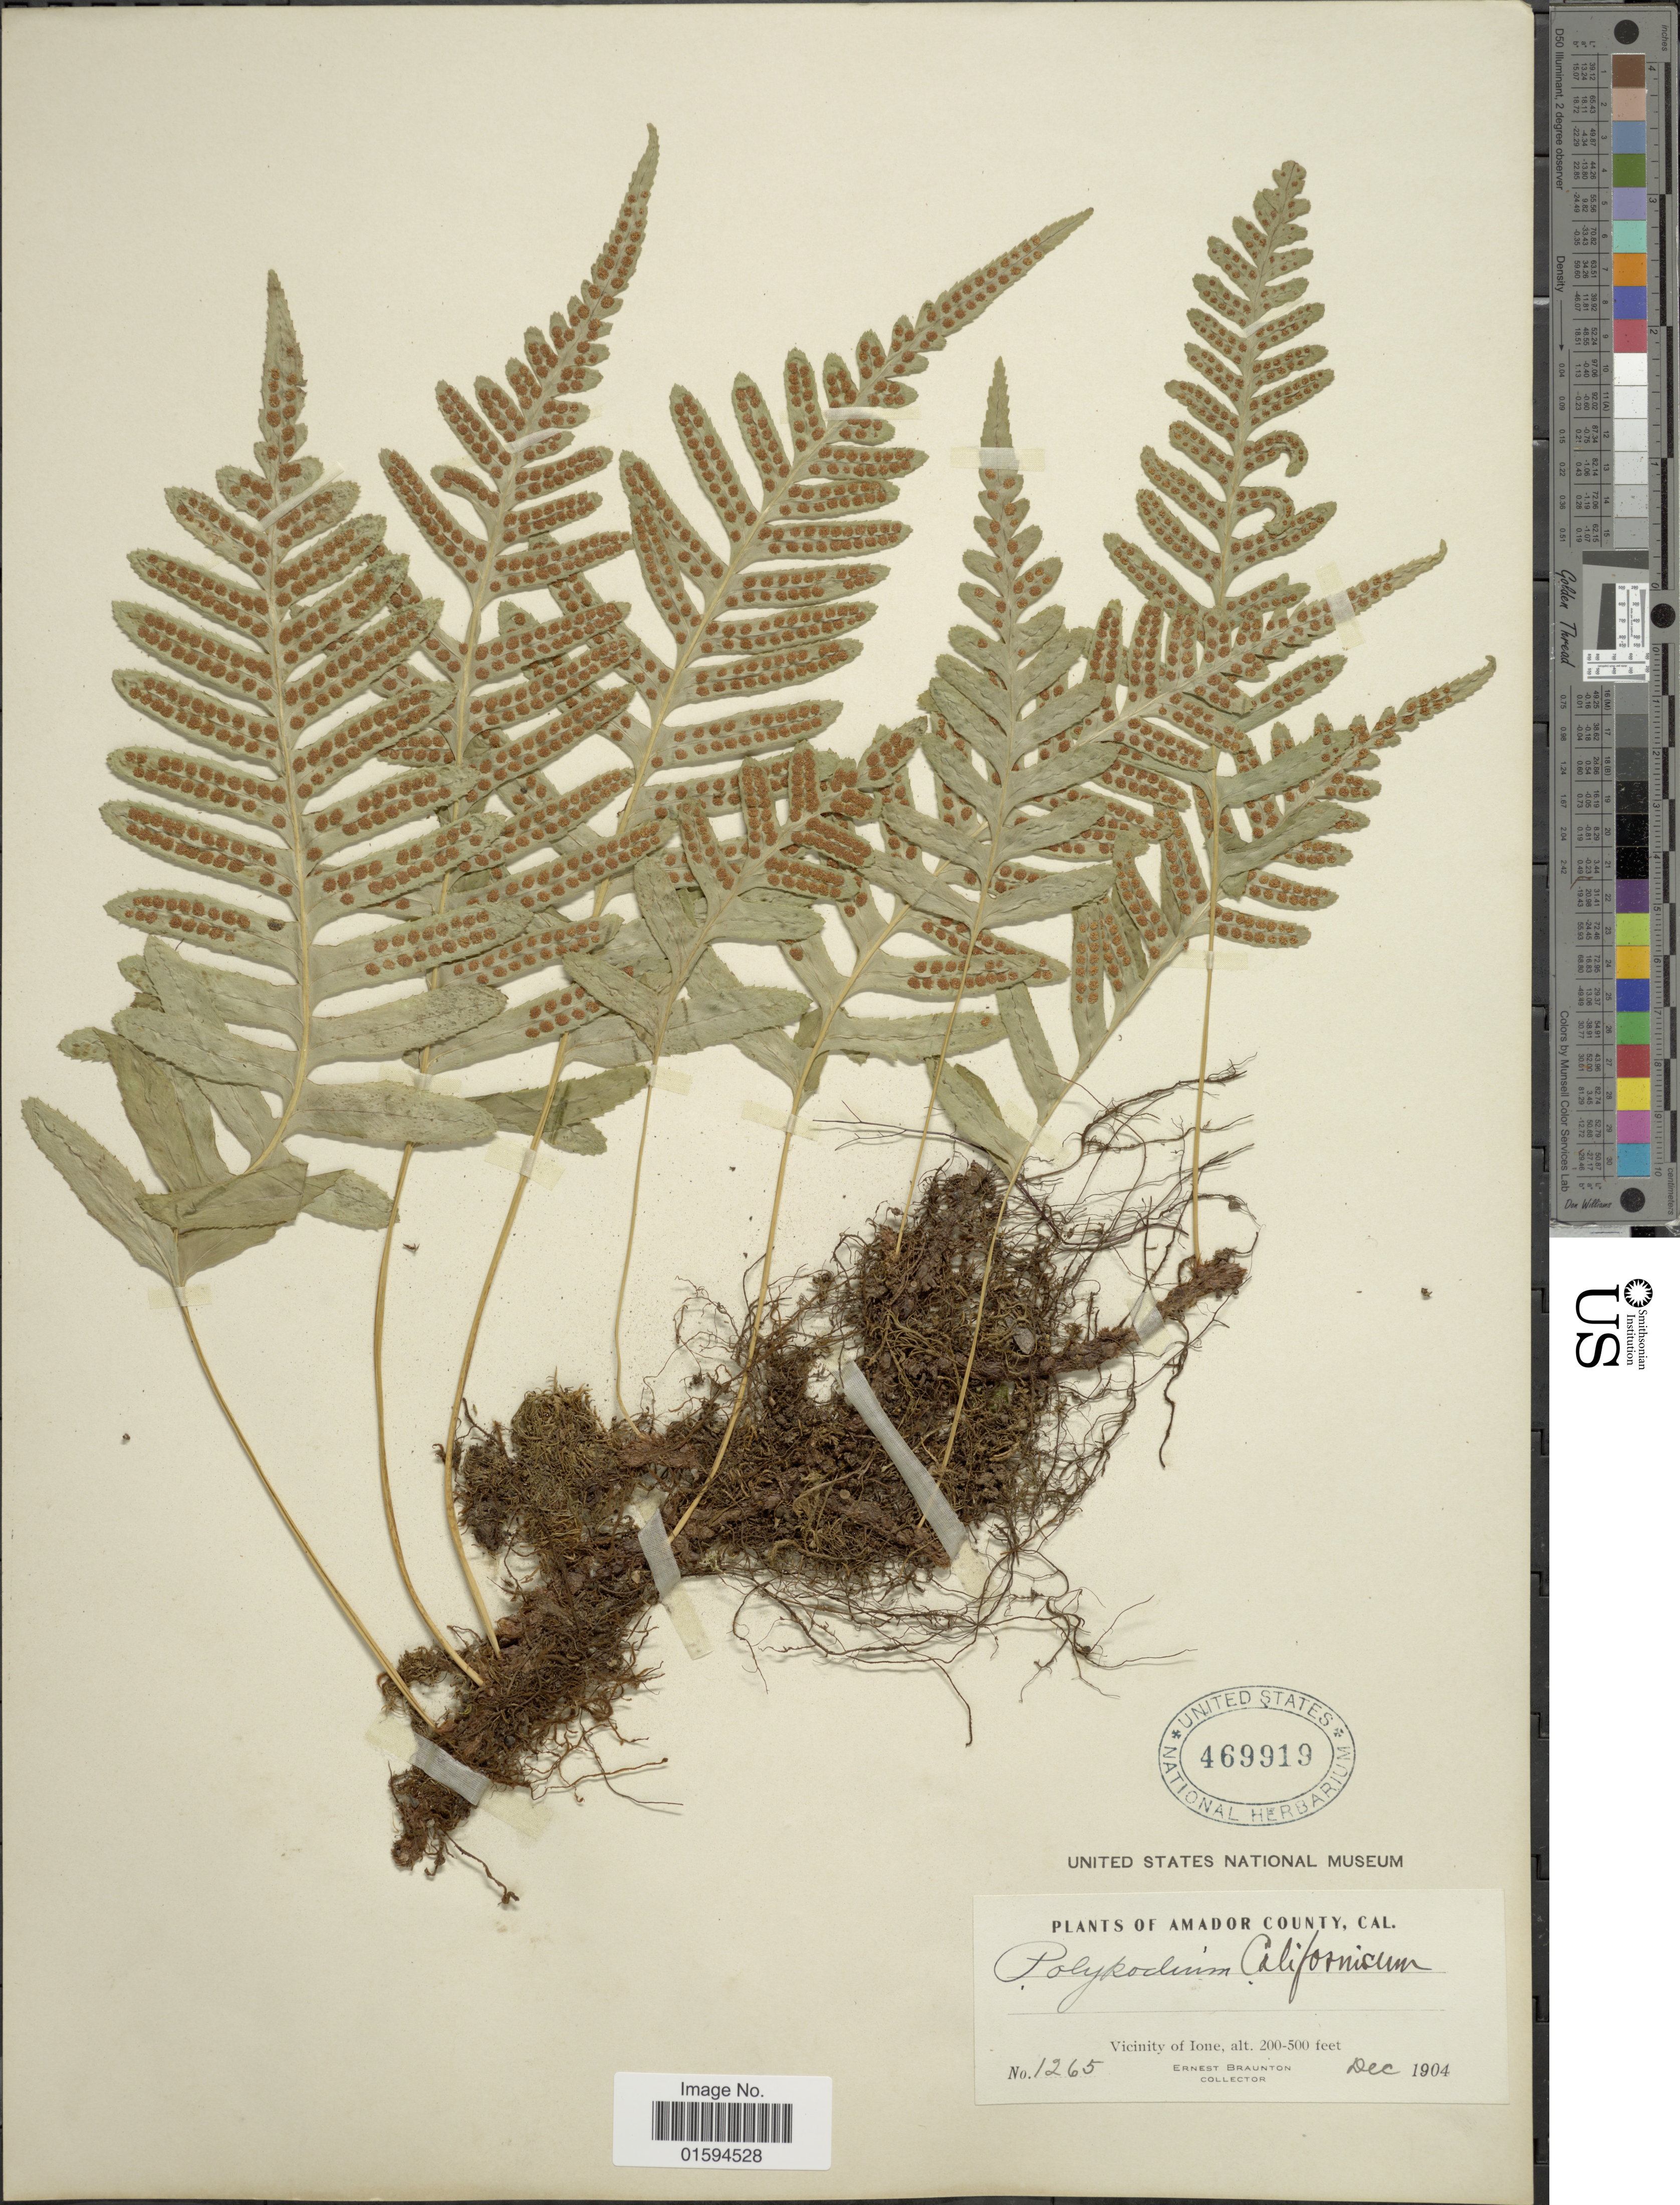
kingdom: Plantae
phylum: Tracheophyta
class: Polypodiopsida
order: Polypodiales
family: Polypodiaceae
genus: Polypodium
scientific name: Polypodium californicum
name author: Kaulf.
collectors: E. Braunton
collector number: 1265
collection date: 1904-12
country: United States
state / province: California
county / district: Amador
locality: Amador County, vicinity of Ione.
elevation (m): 61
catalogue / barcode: US 469919